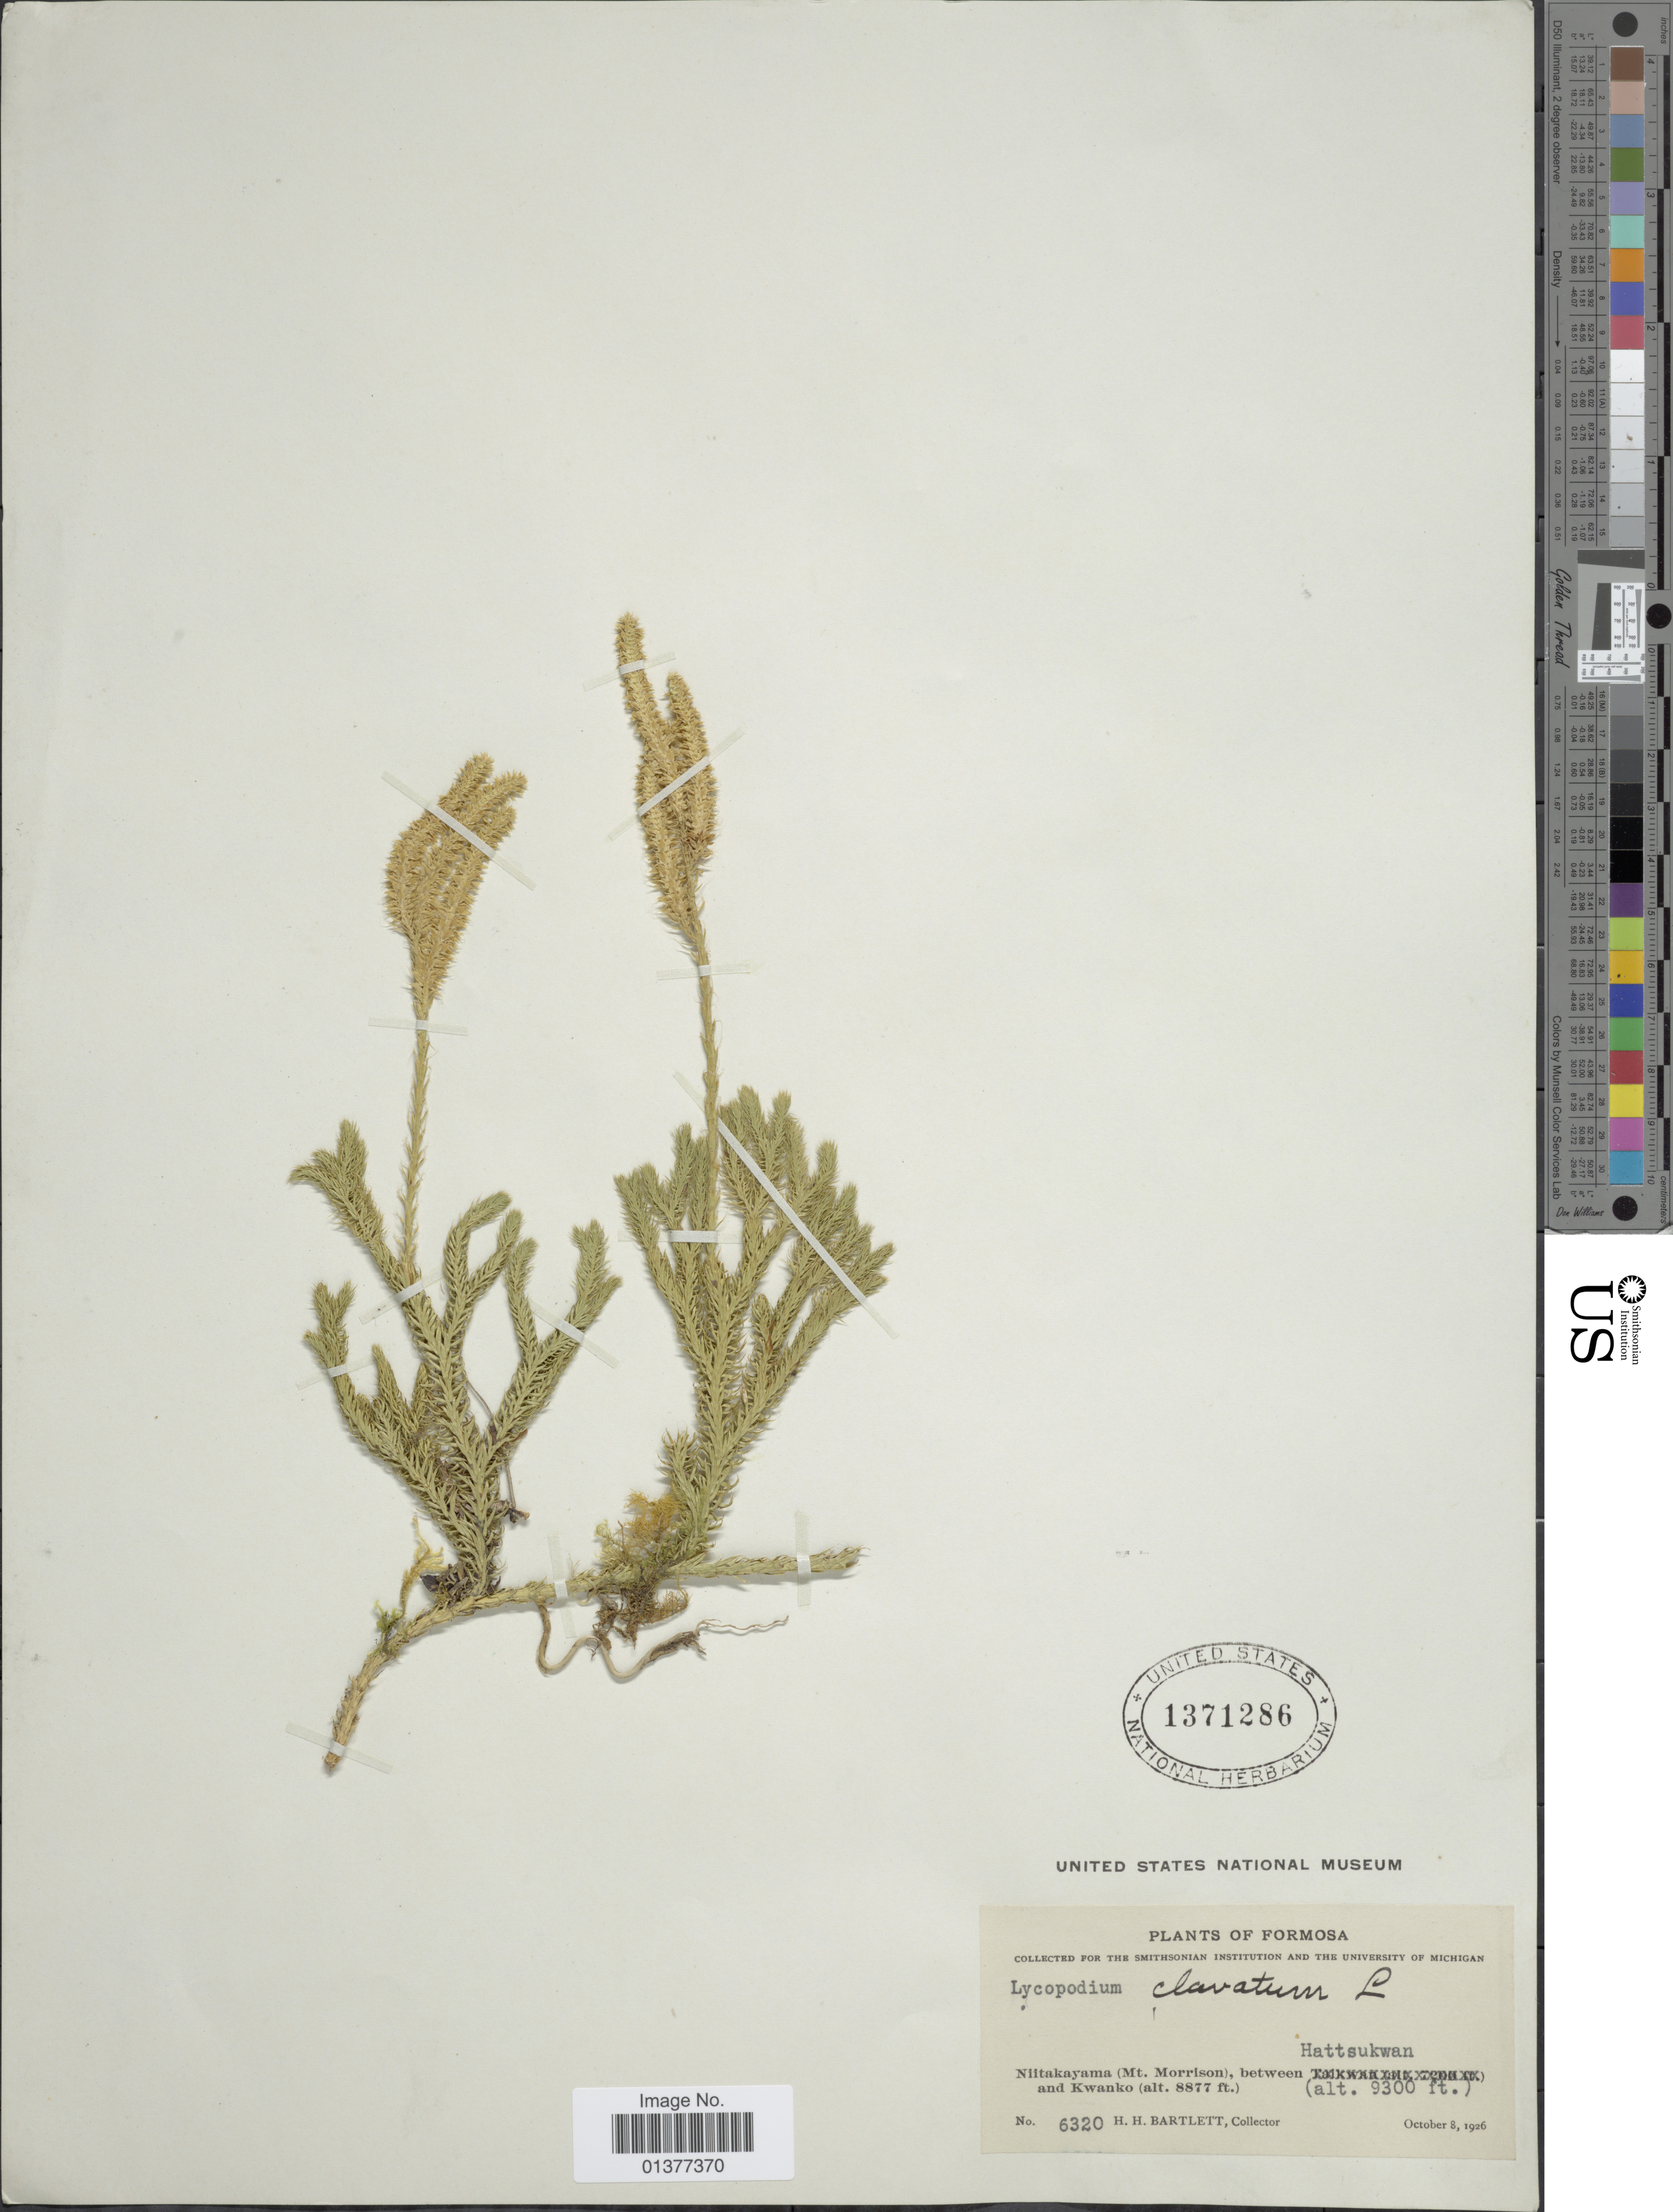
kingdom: Plantae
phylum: Tracheophyta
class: Lycopodiopsida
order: Lycopodiales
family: Lycopodiaceae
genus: Lycopodium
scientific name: Lycopodium clavatum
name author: L.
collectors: H. H. Bartlett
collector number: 6320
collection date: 1926-10-08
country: Taiwan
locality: Niitakayama(Mt. Morrison), between Hattsukwan and Kwanko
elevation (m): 2706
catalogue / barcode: US 1371286